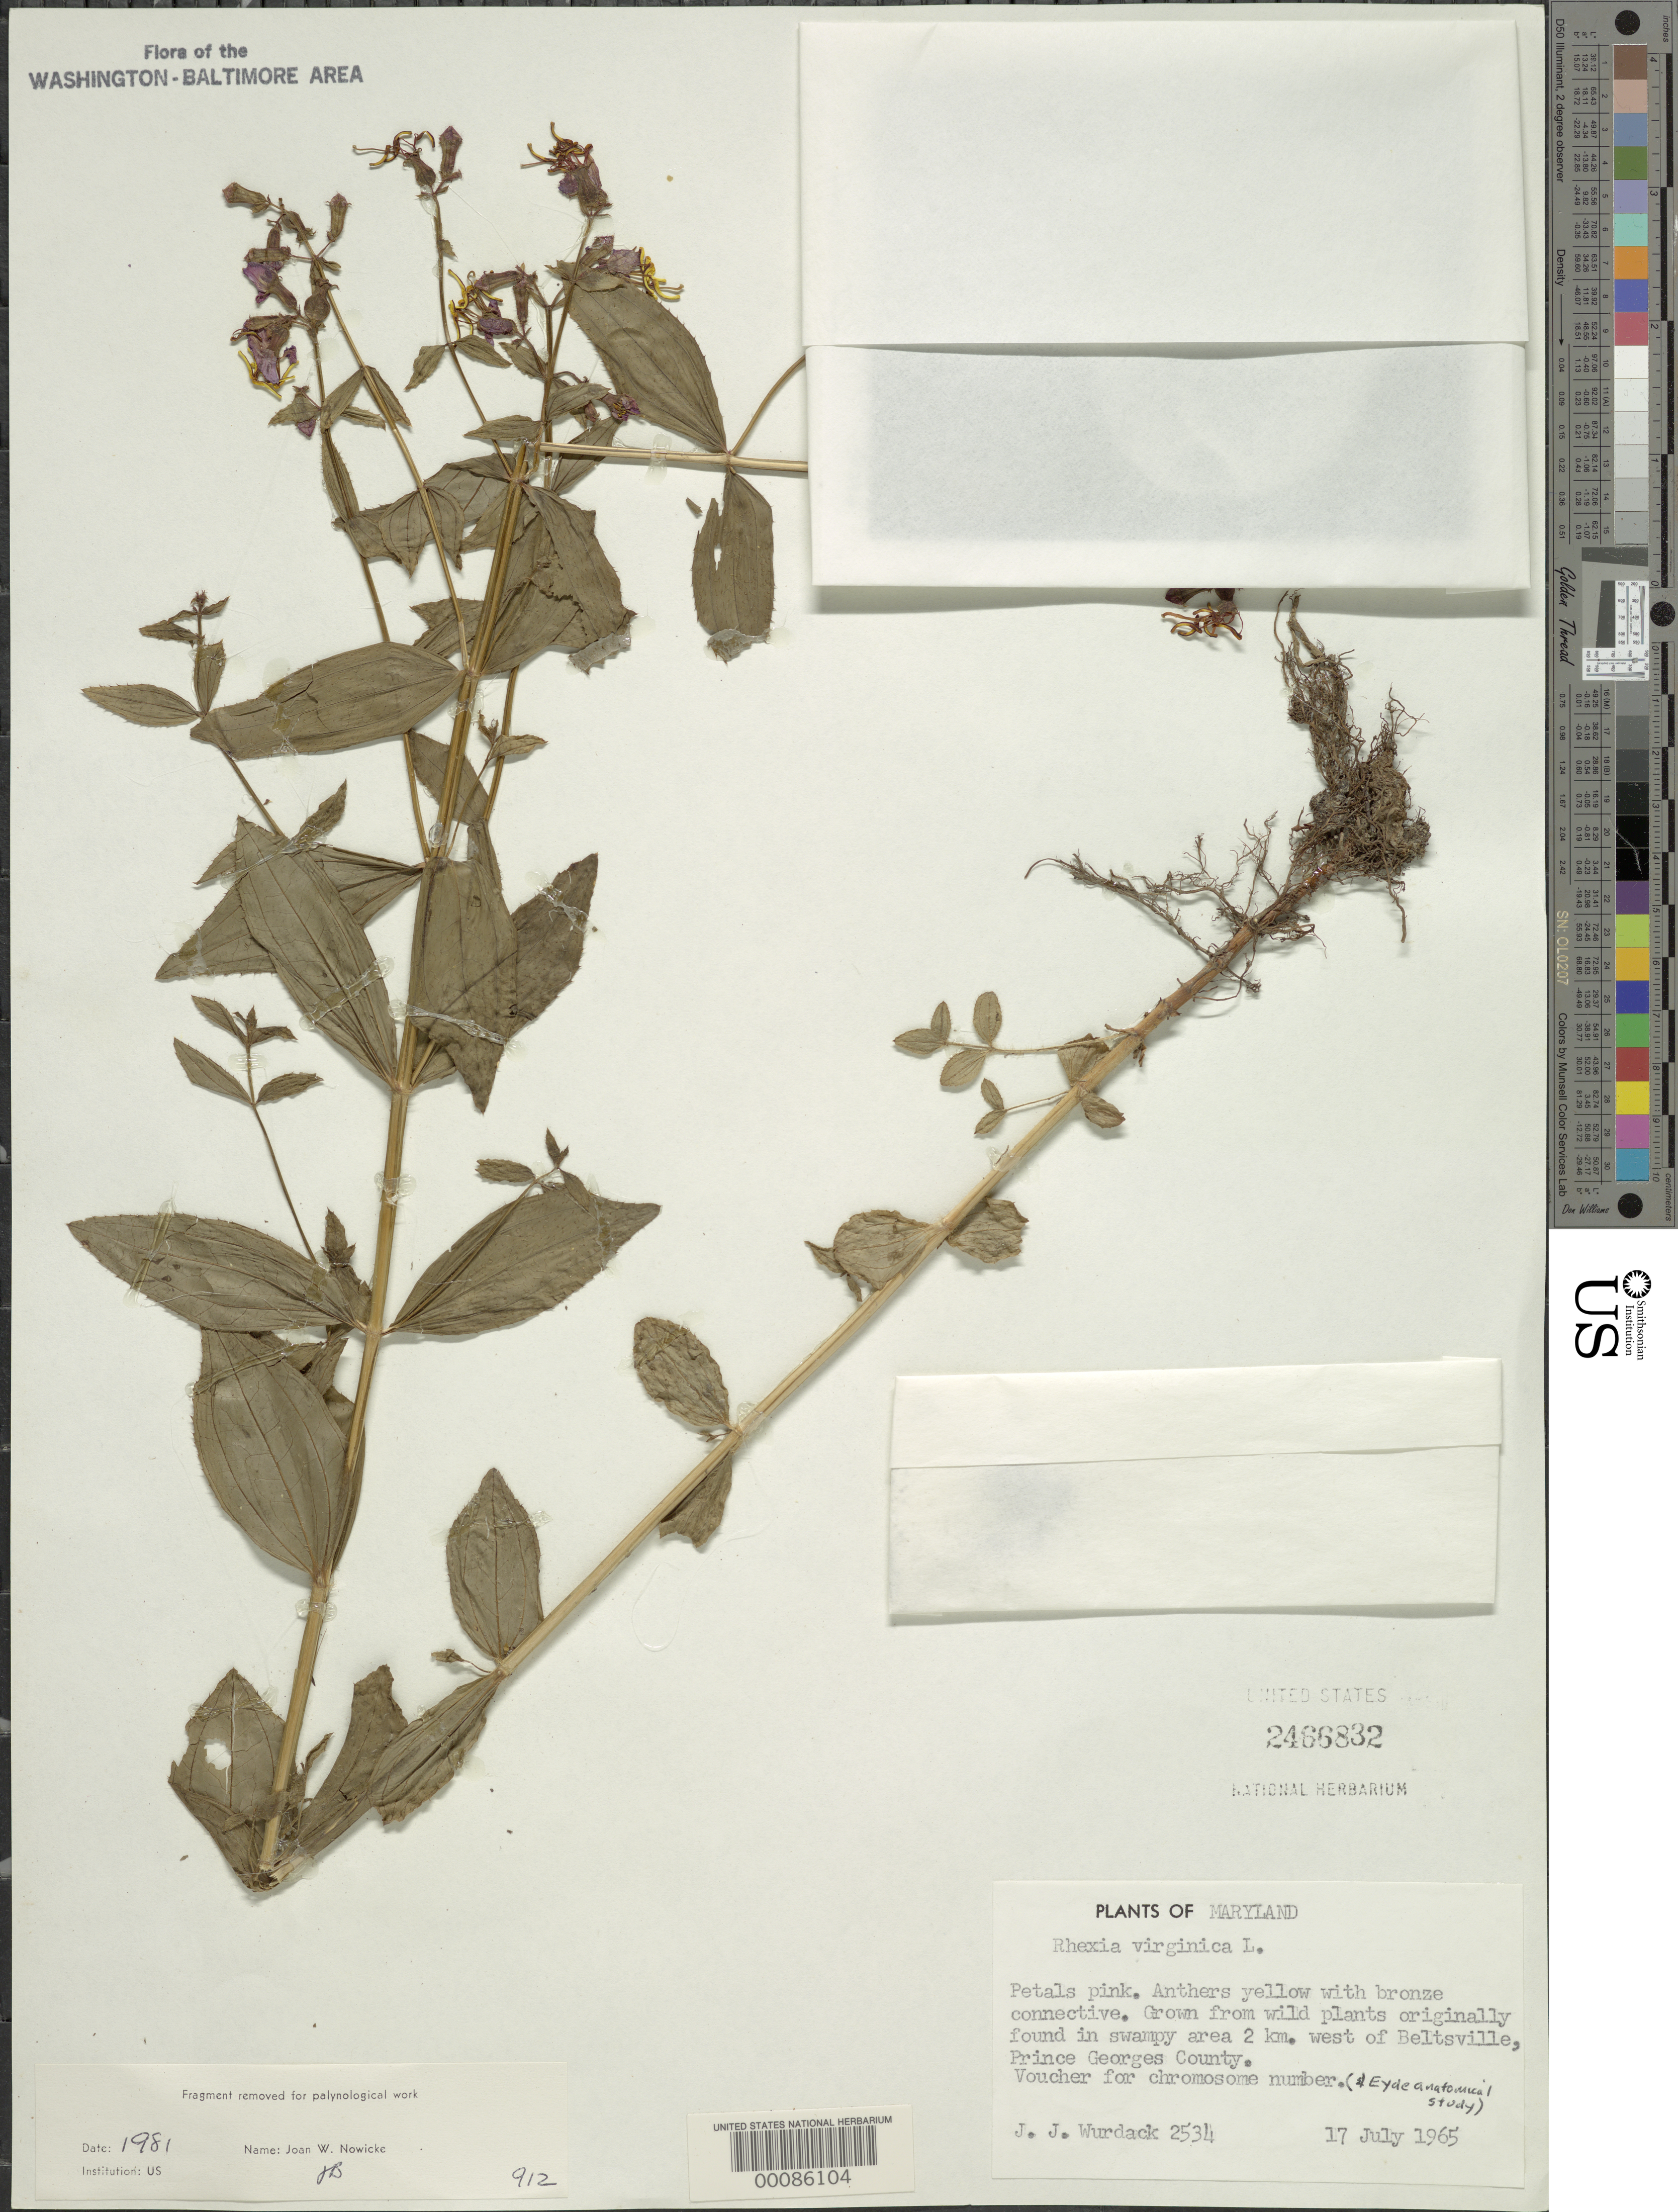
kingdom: Plantae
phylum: Tracheophyta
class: Magnoliopsida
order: Myrtales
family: Melastomataceae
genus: Rhexia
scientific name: Rhexia virginica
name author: L.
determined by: James, C. W.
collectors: J. J. Wurdack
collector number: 2534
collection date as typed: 17 Jul 1965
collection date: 1965-07-17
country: United States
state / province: Maryland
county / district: Prince George's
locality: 2 Km. W of Beltsville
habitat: Swampy area (*remarks)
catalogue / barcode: US 2466832